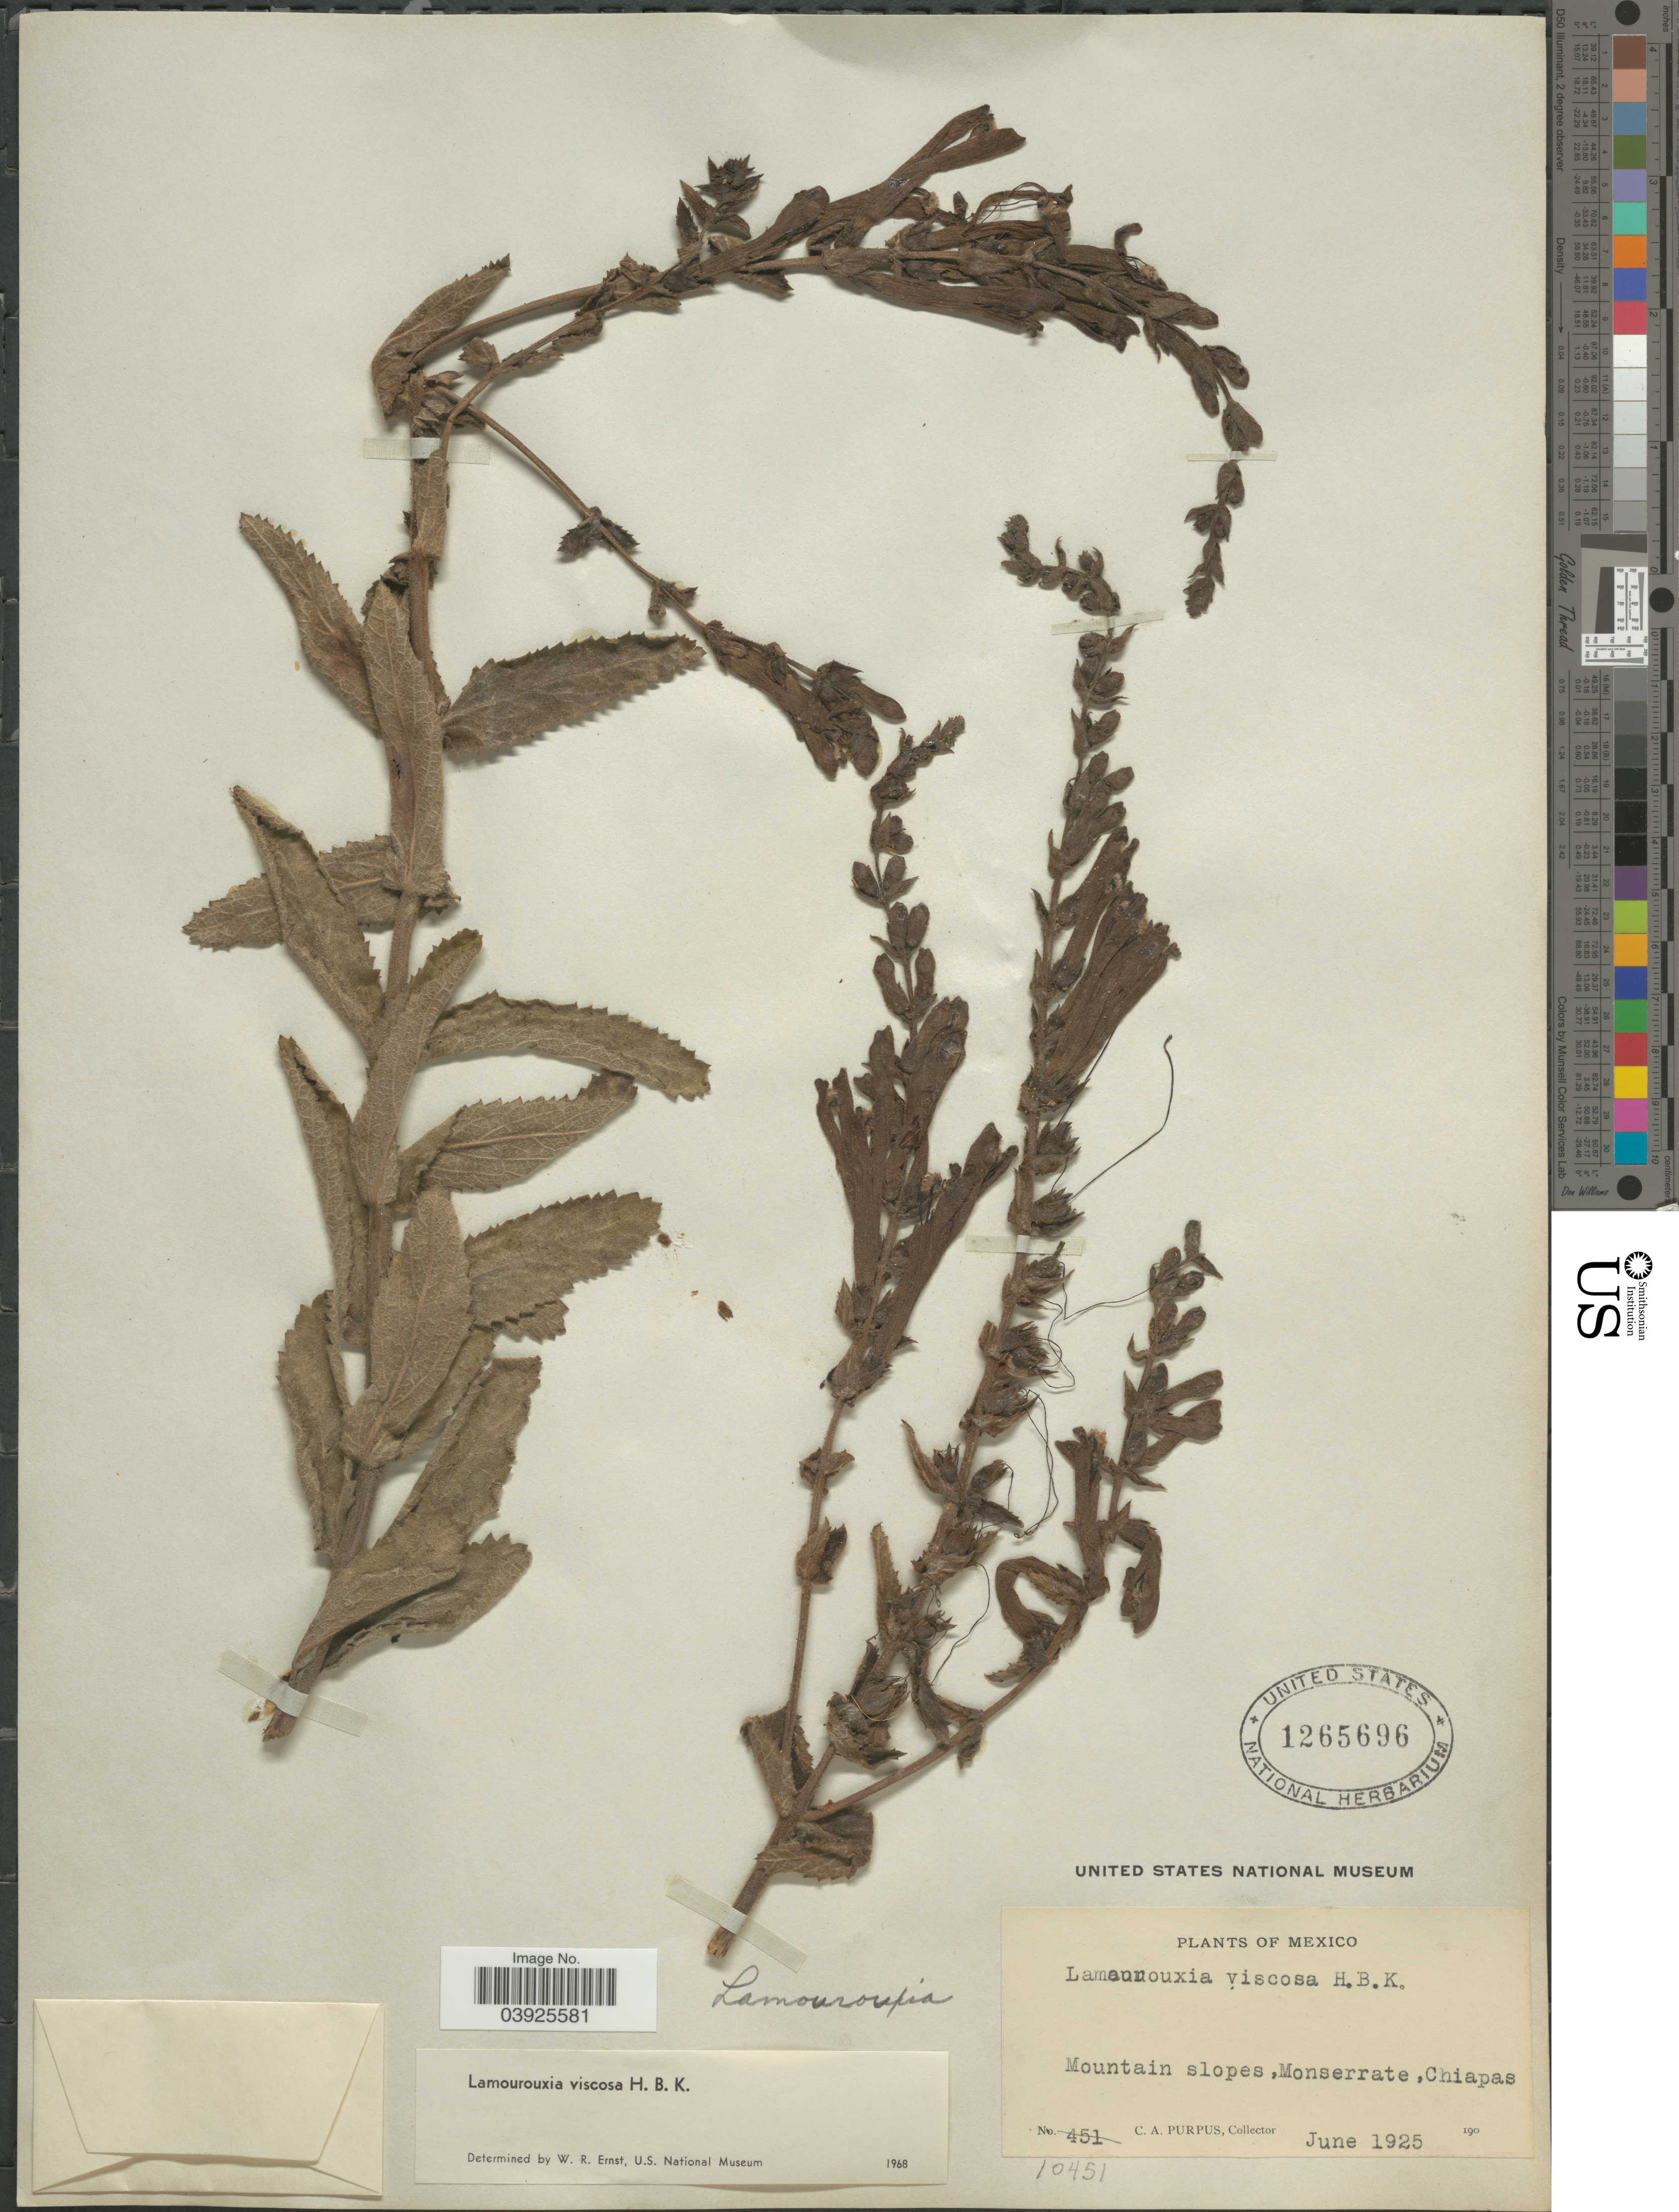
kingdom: Plantae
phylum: Tracheophyta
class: Magnoliopsida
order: Lamiales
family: Orobanchaceae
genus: Lamourouxia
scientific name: Lamourouxia viscosa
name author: Kunth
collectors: C. A. Purpus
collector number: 10451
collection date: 1925-06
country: Mexico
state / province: Chiapas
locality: Mountain slopes, Monserrate.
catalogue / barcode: US 1265696